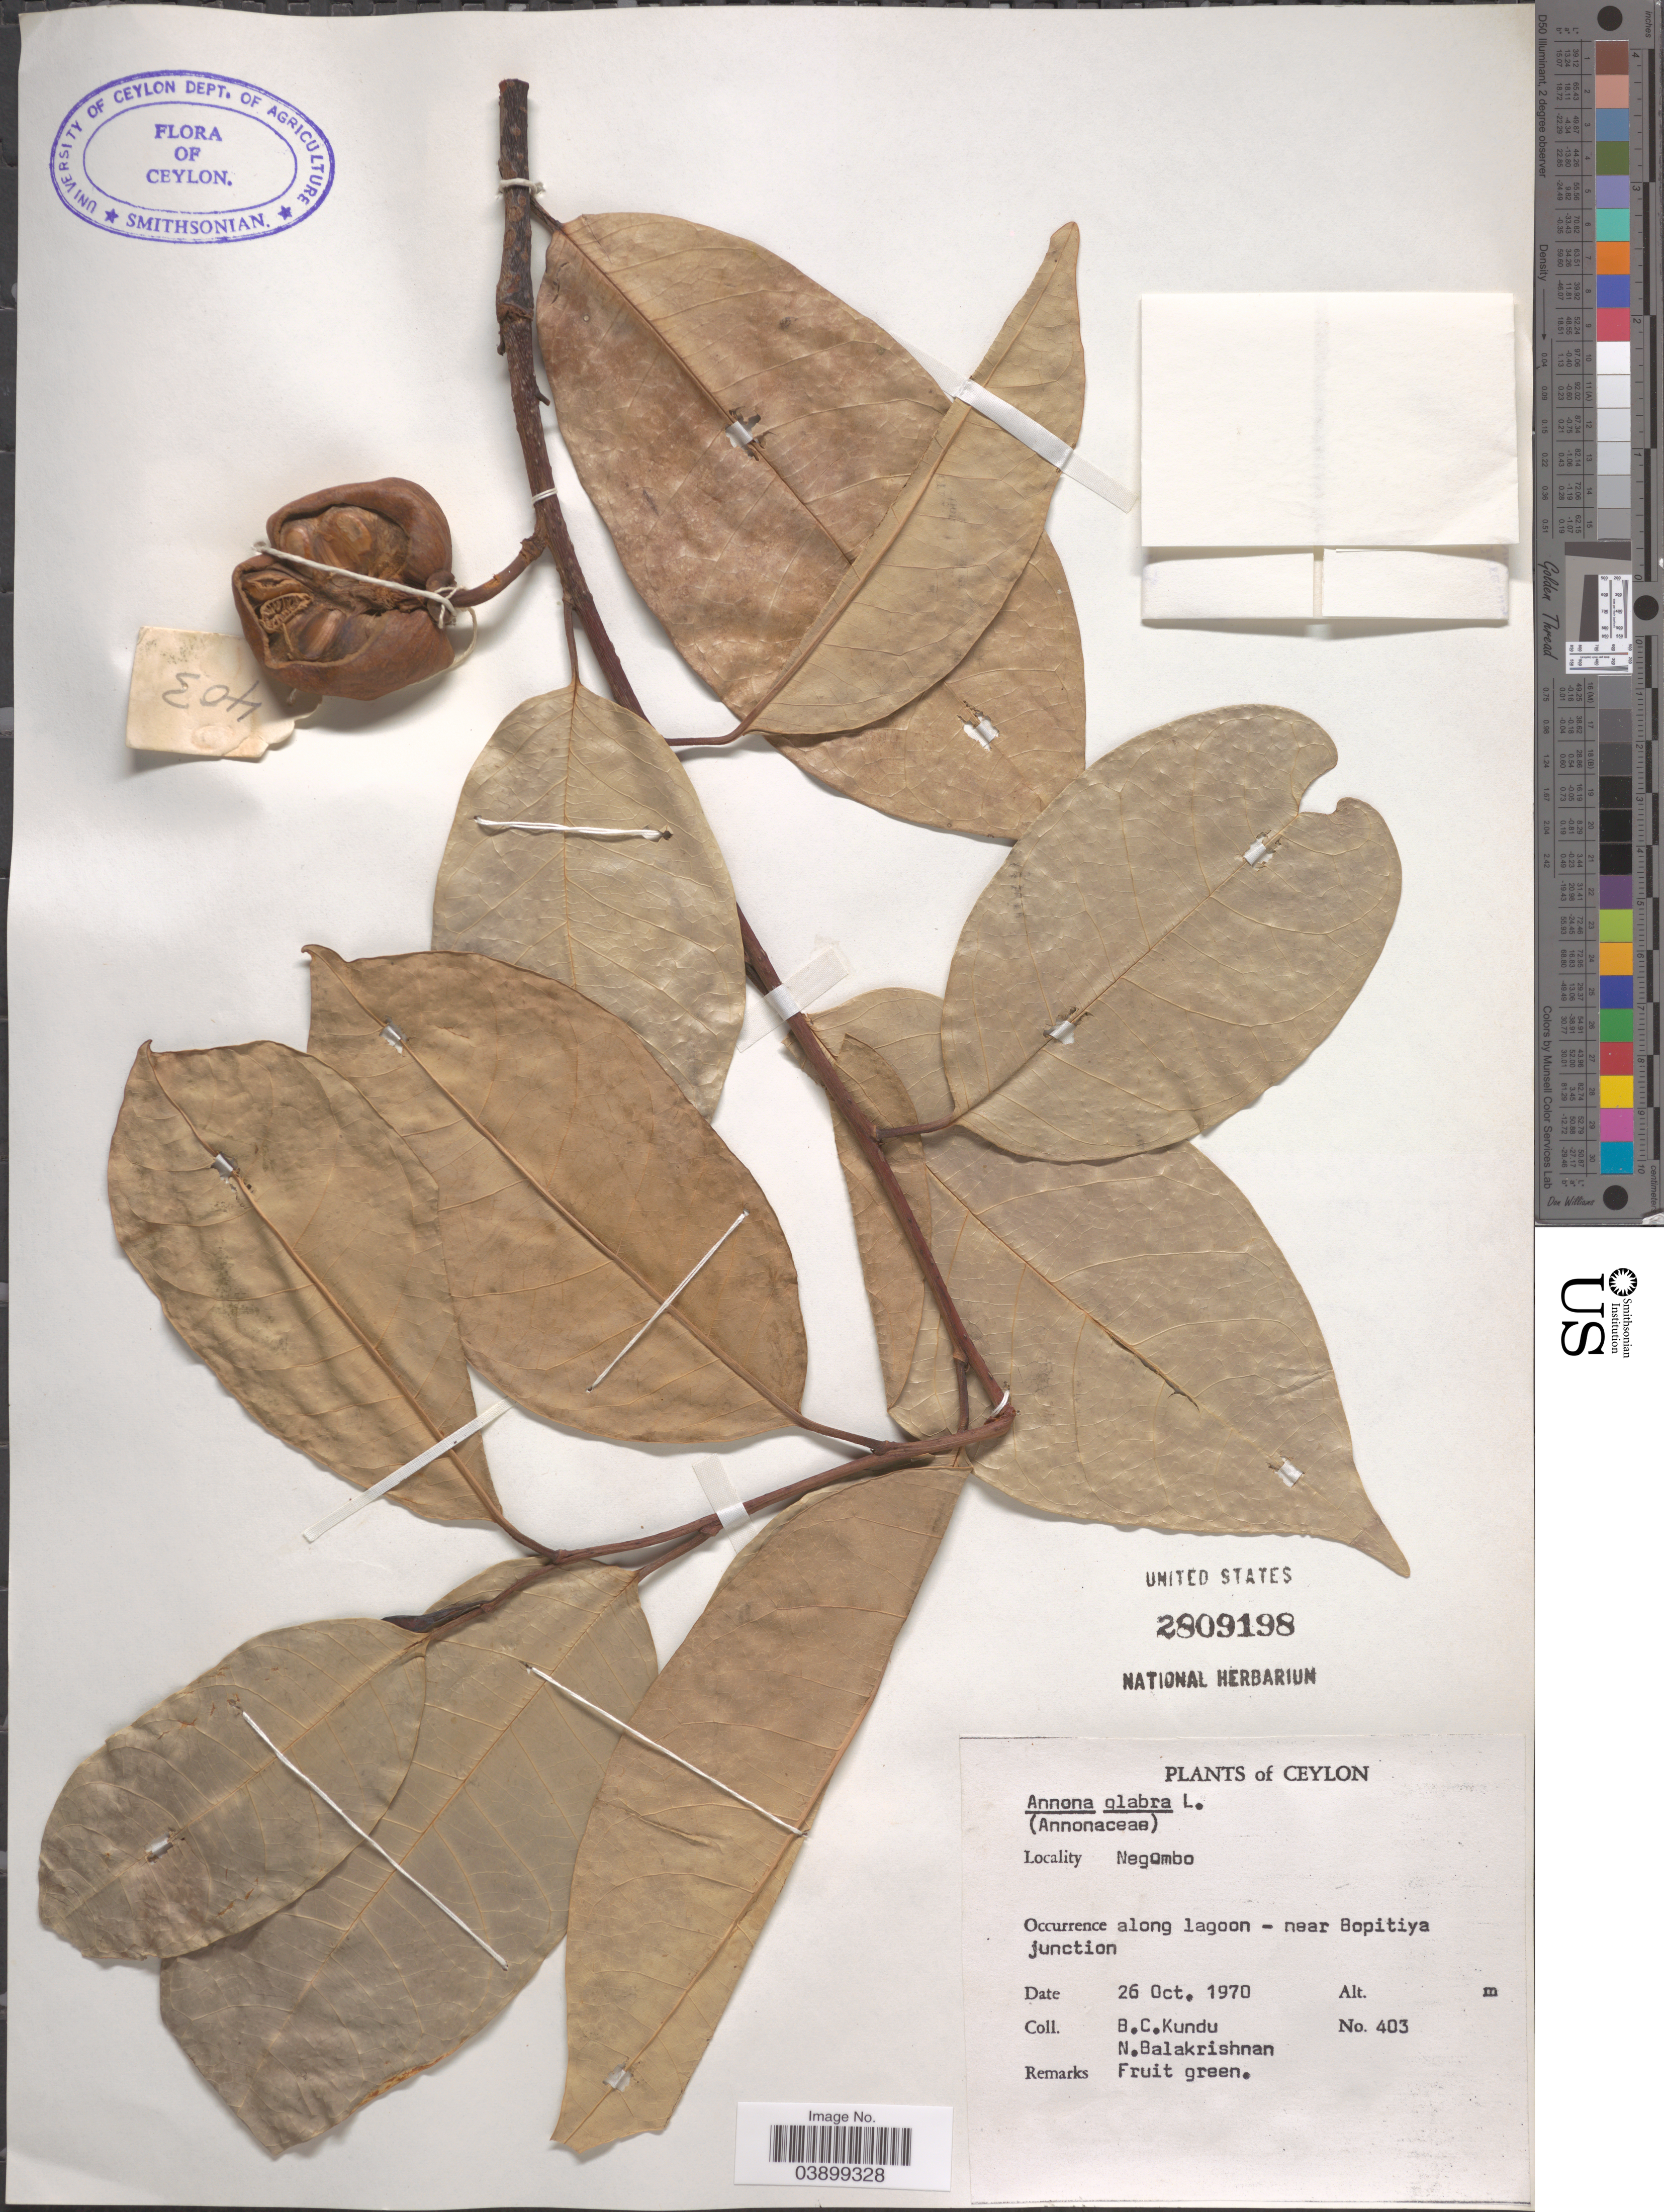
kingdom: Plantae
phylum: Tracheophyta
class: Magnoliopsida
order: Magnoliales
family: Annonaceae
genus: Annona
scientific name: Annona glabra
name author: L.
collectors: B. C. Kundu & N. Balakrishnan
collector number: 403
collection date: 1970-10-26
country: Sri Lanka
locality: Ceylon. Negombo. Along lagoon - near Bopitiya junction.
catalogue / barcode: US 2809198